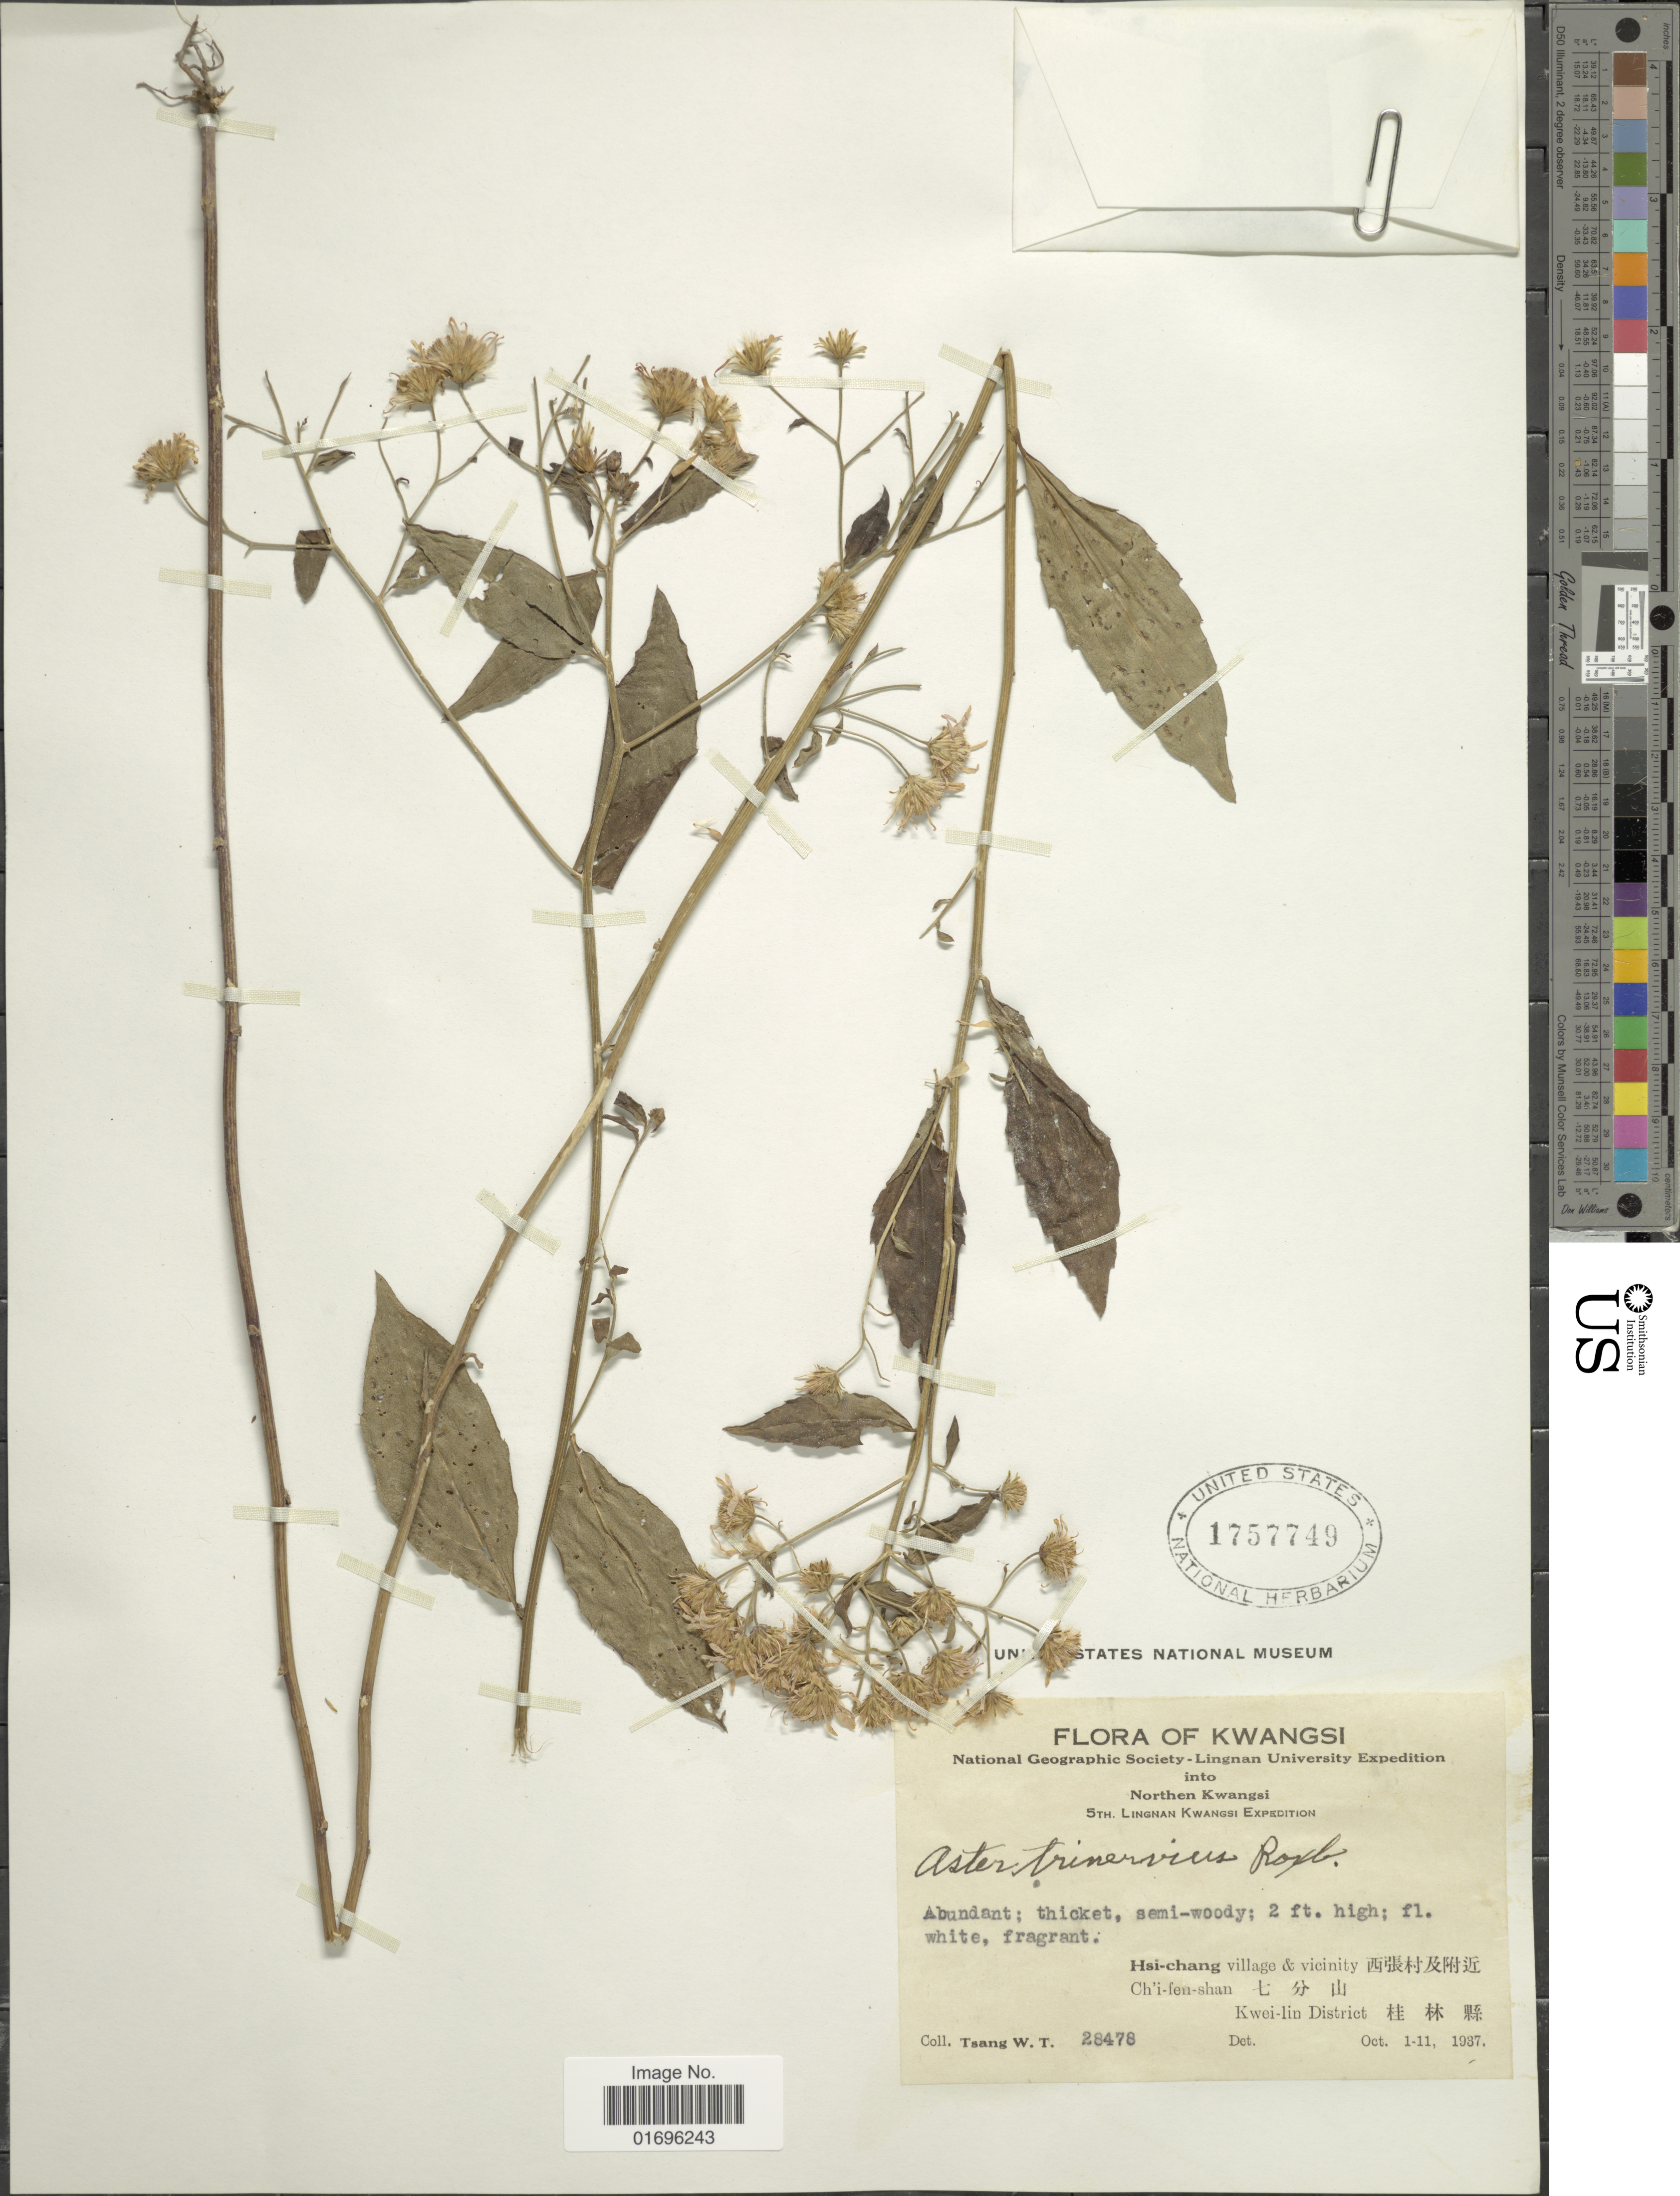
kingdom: Plantae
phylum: Tracheophyta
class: Magnoliopsida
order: Asterales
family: Asteraceae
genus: Aster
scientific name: Aster ageratoides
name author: Turcz.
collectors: W. T. Tsang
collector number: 28478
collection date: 1937-10-01/1937-10-11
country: China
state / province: Guangxi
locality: Kwangsi. Hsi-chang village & vicinity X. Ch'i-fen-shan X. Kwei-lin District X.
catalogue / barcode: US 1757749